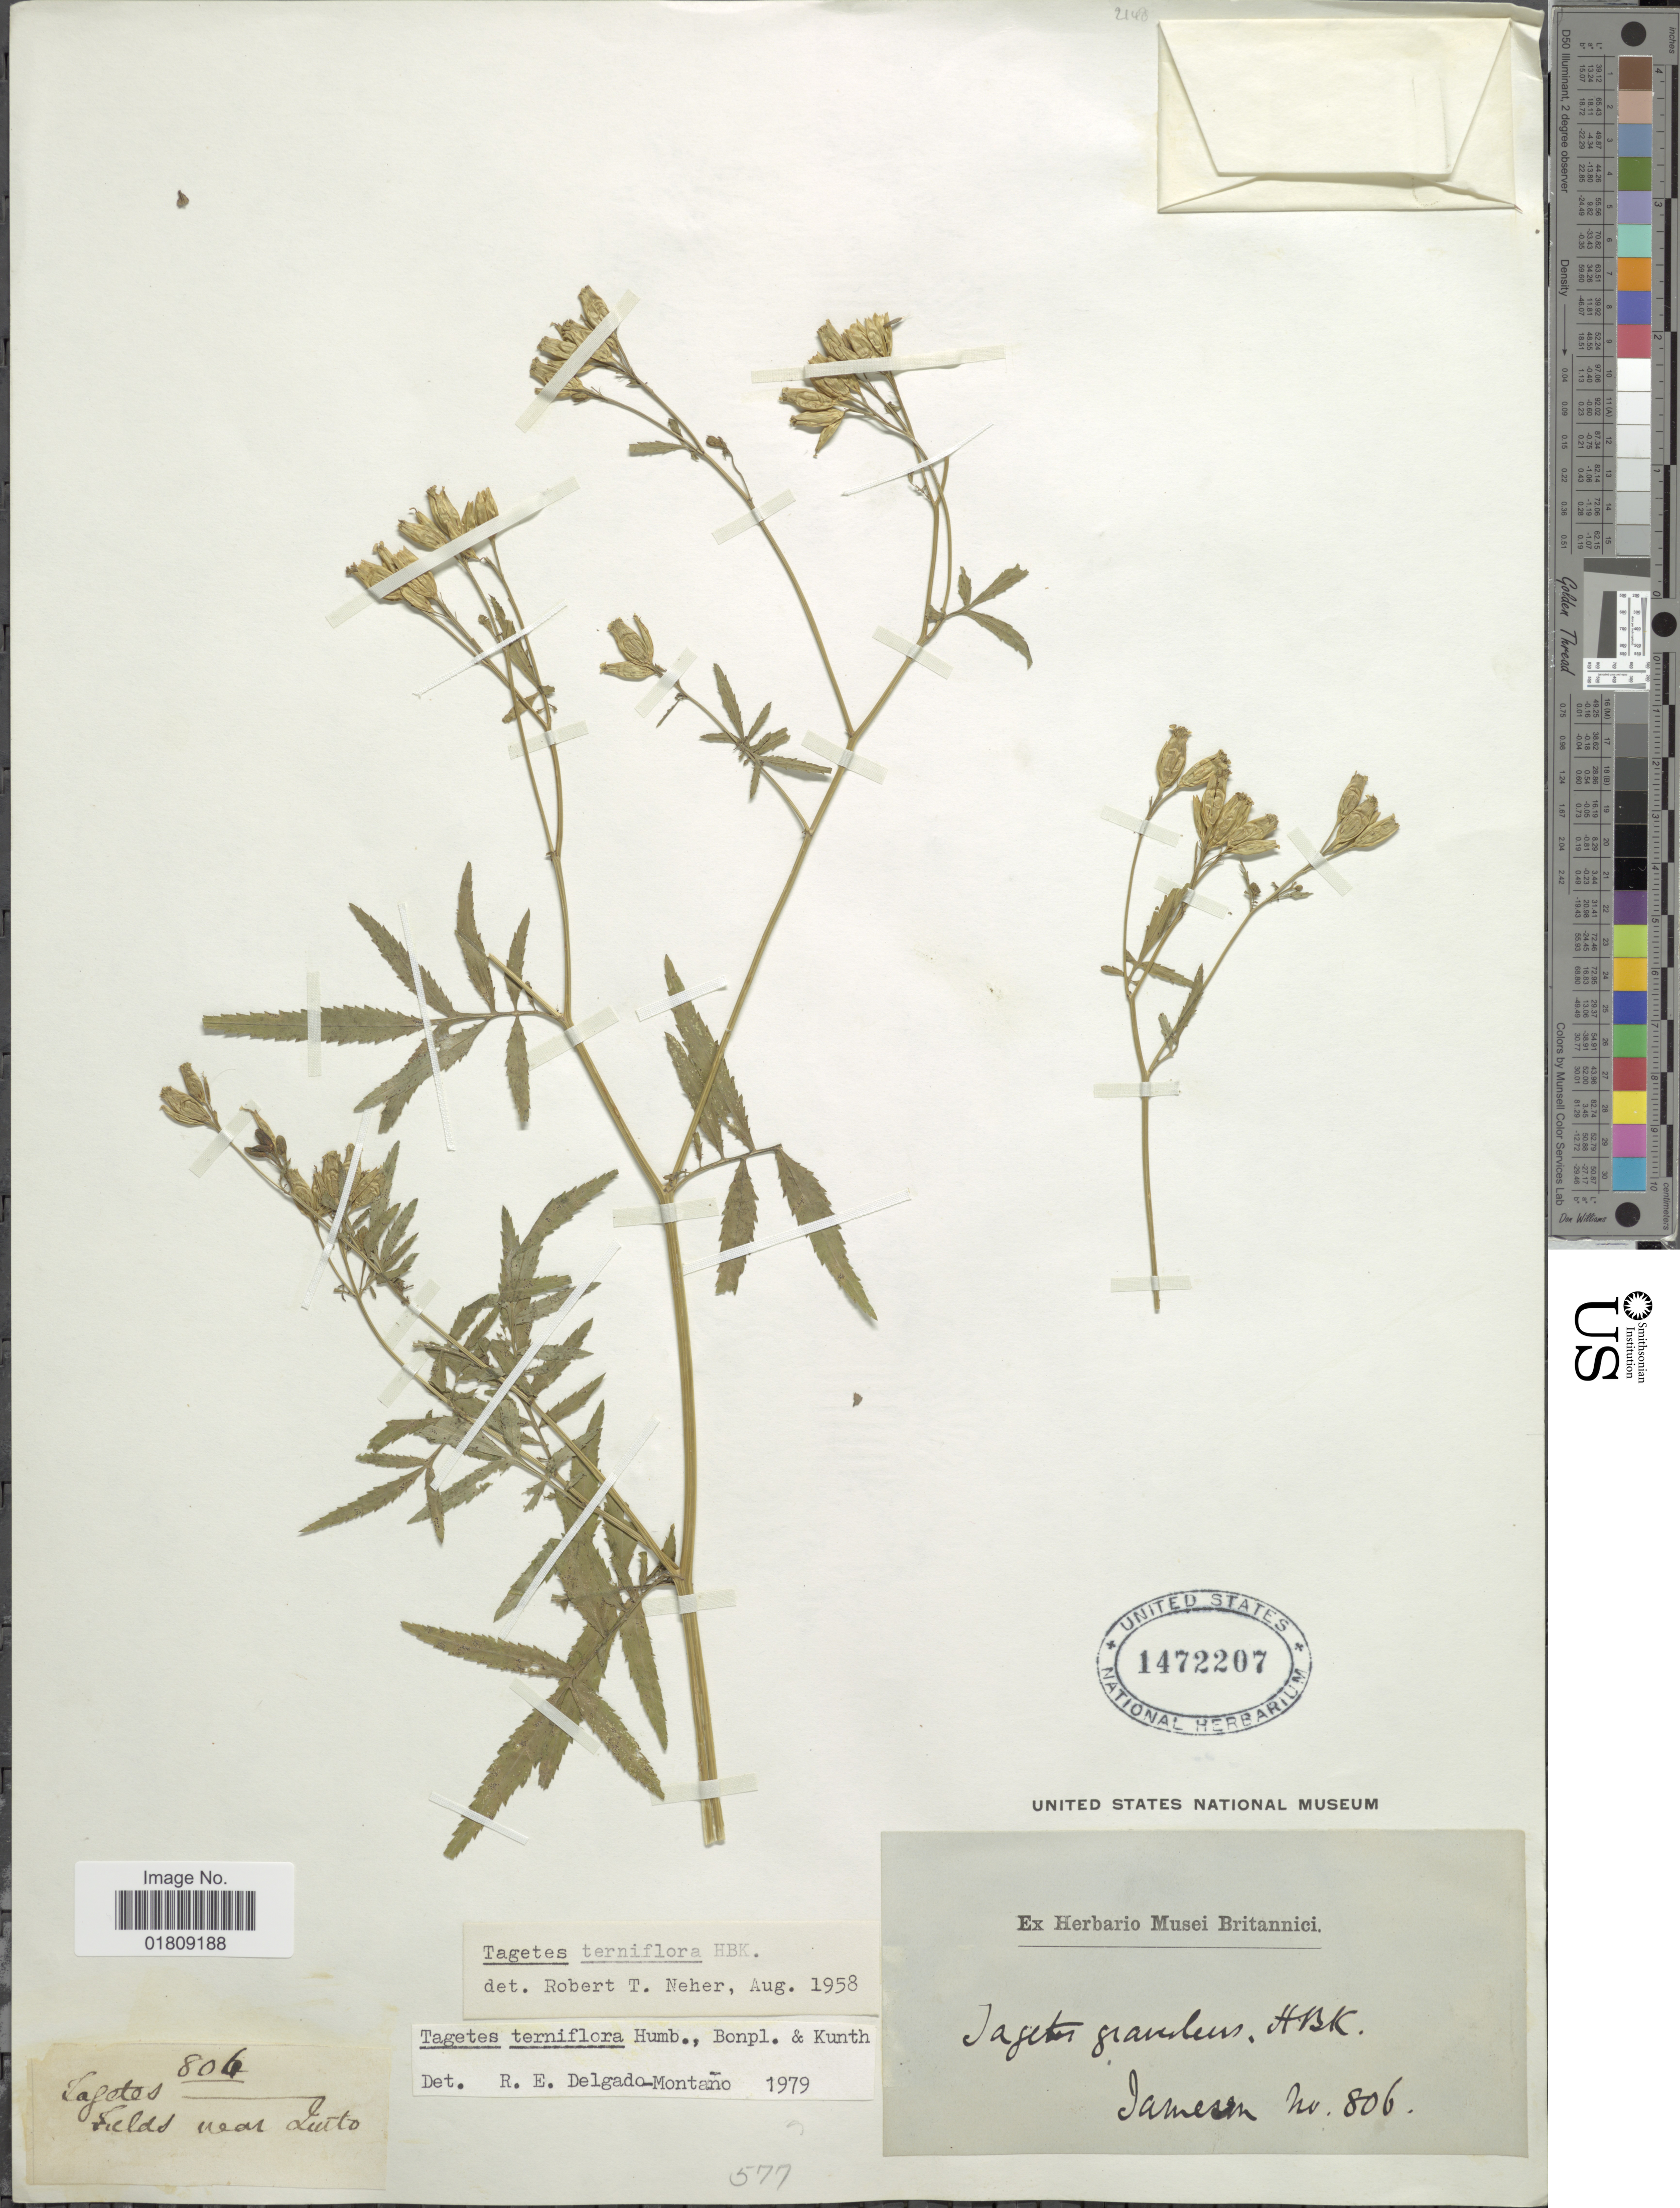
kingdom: Plantae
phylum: Tracheophyta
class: Magnoliopsida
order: Asterales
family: Asteraceae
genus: Tagetes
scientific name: Tagetes terniflora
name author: Kunth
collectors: -- Jameson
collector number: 806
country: Ecuador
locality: Fields near Quito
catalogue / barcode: US 1472207